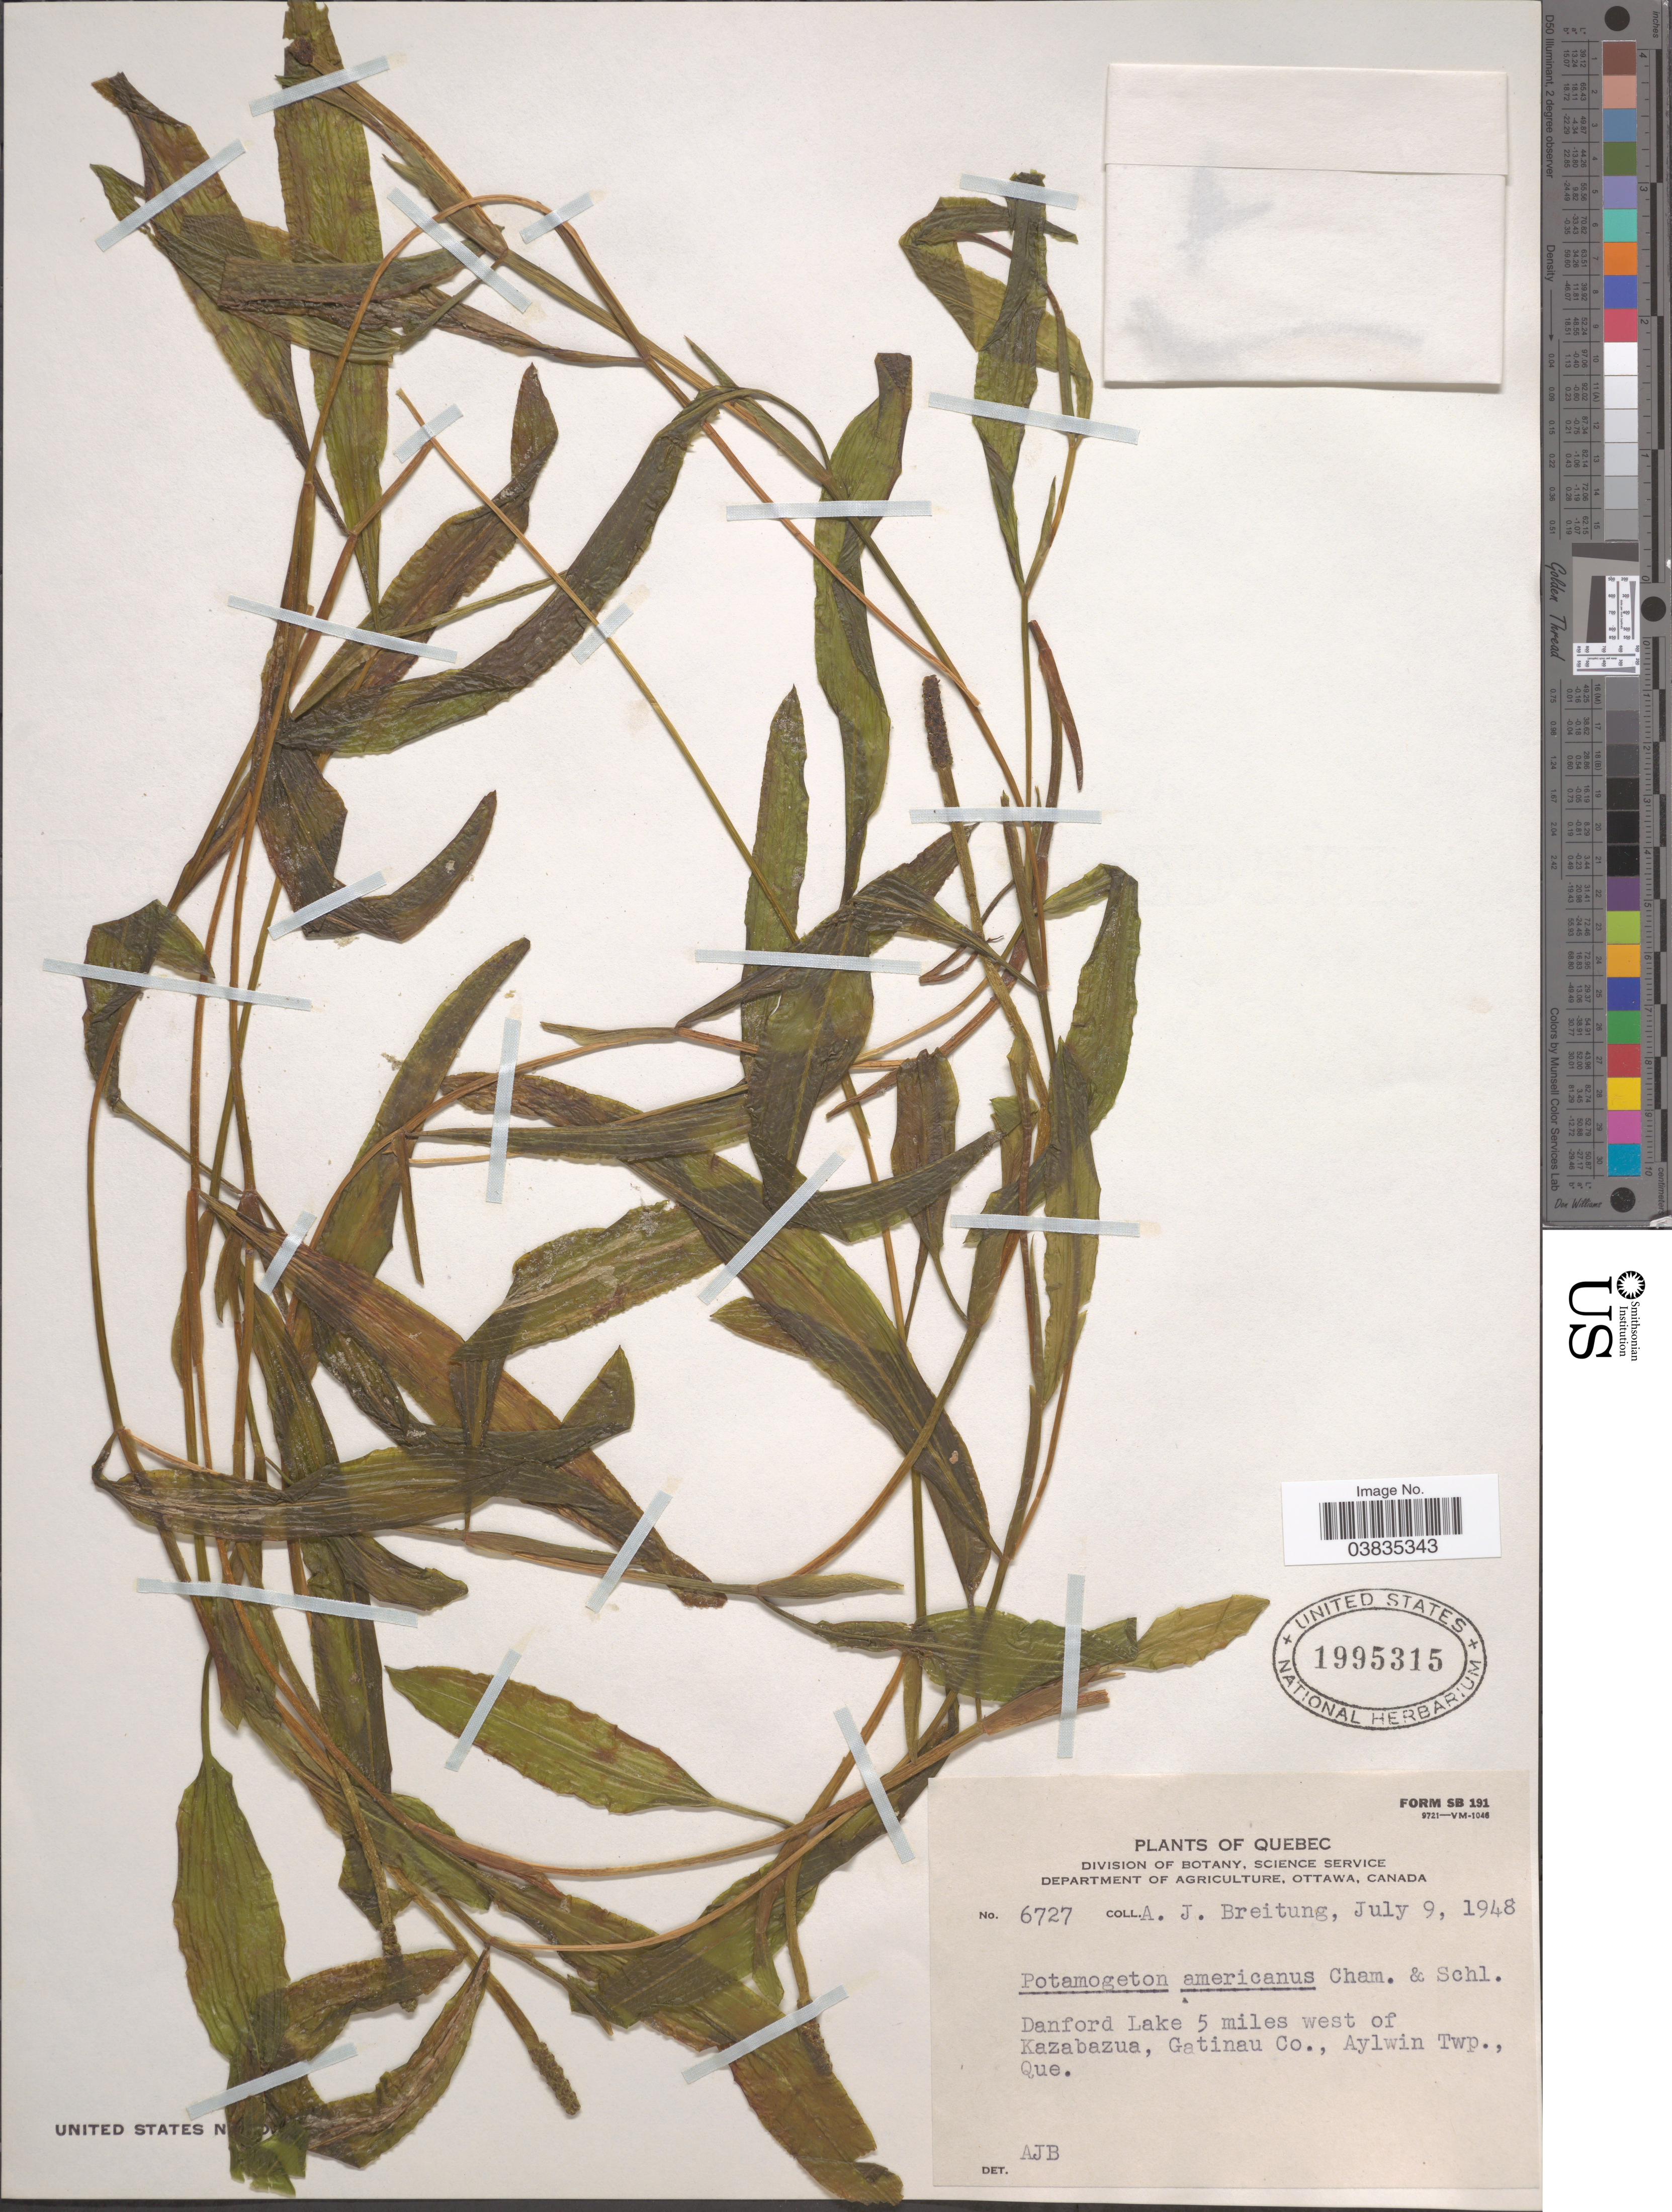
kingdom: Plantae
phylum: Tracheophyta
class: Liliopsida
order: Alismatales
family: Potamogetonaceae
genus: Potamogeton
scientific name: Potamogeton nodosus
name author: Poir.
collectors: A. Breitung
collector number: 6727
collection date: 1948-07-09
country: Canada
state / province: Quebec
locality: Danford Lake 5 miles west of Kazabazua, Gatinau Co., Aylwin Twp.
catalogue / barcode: US 1995315